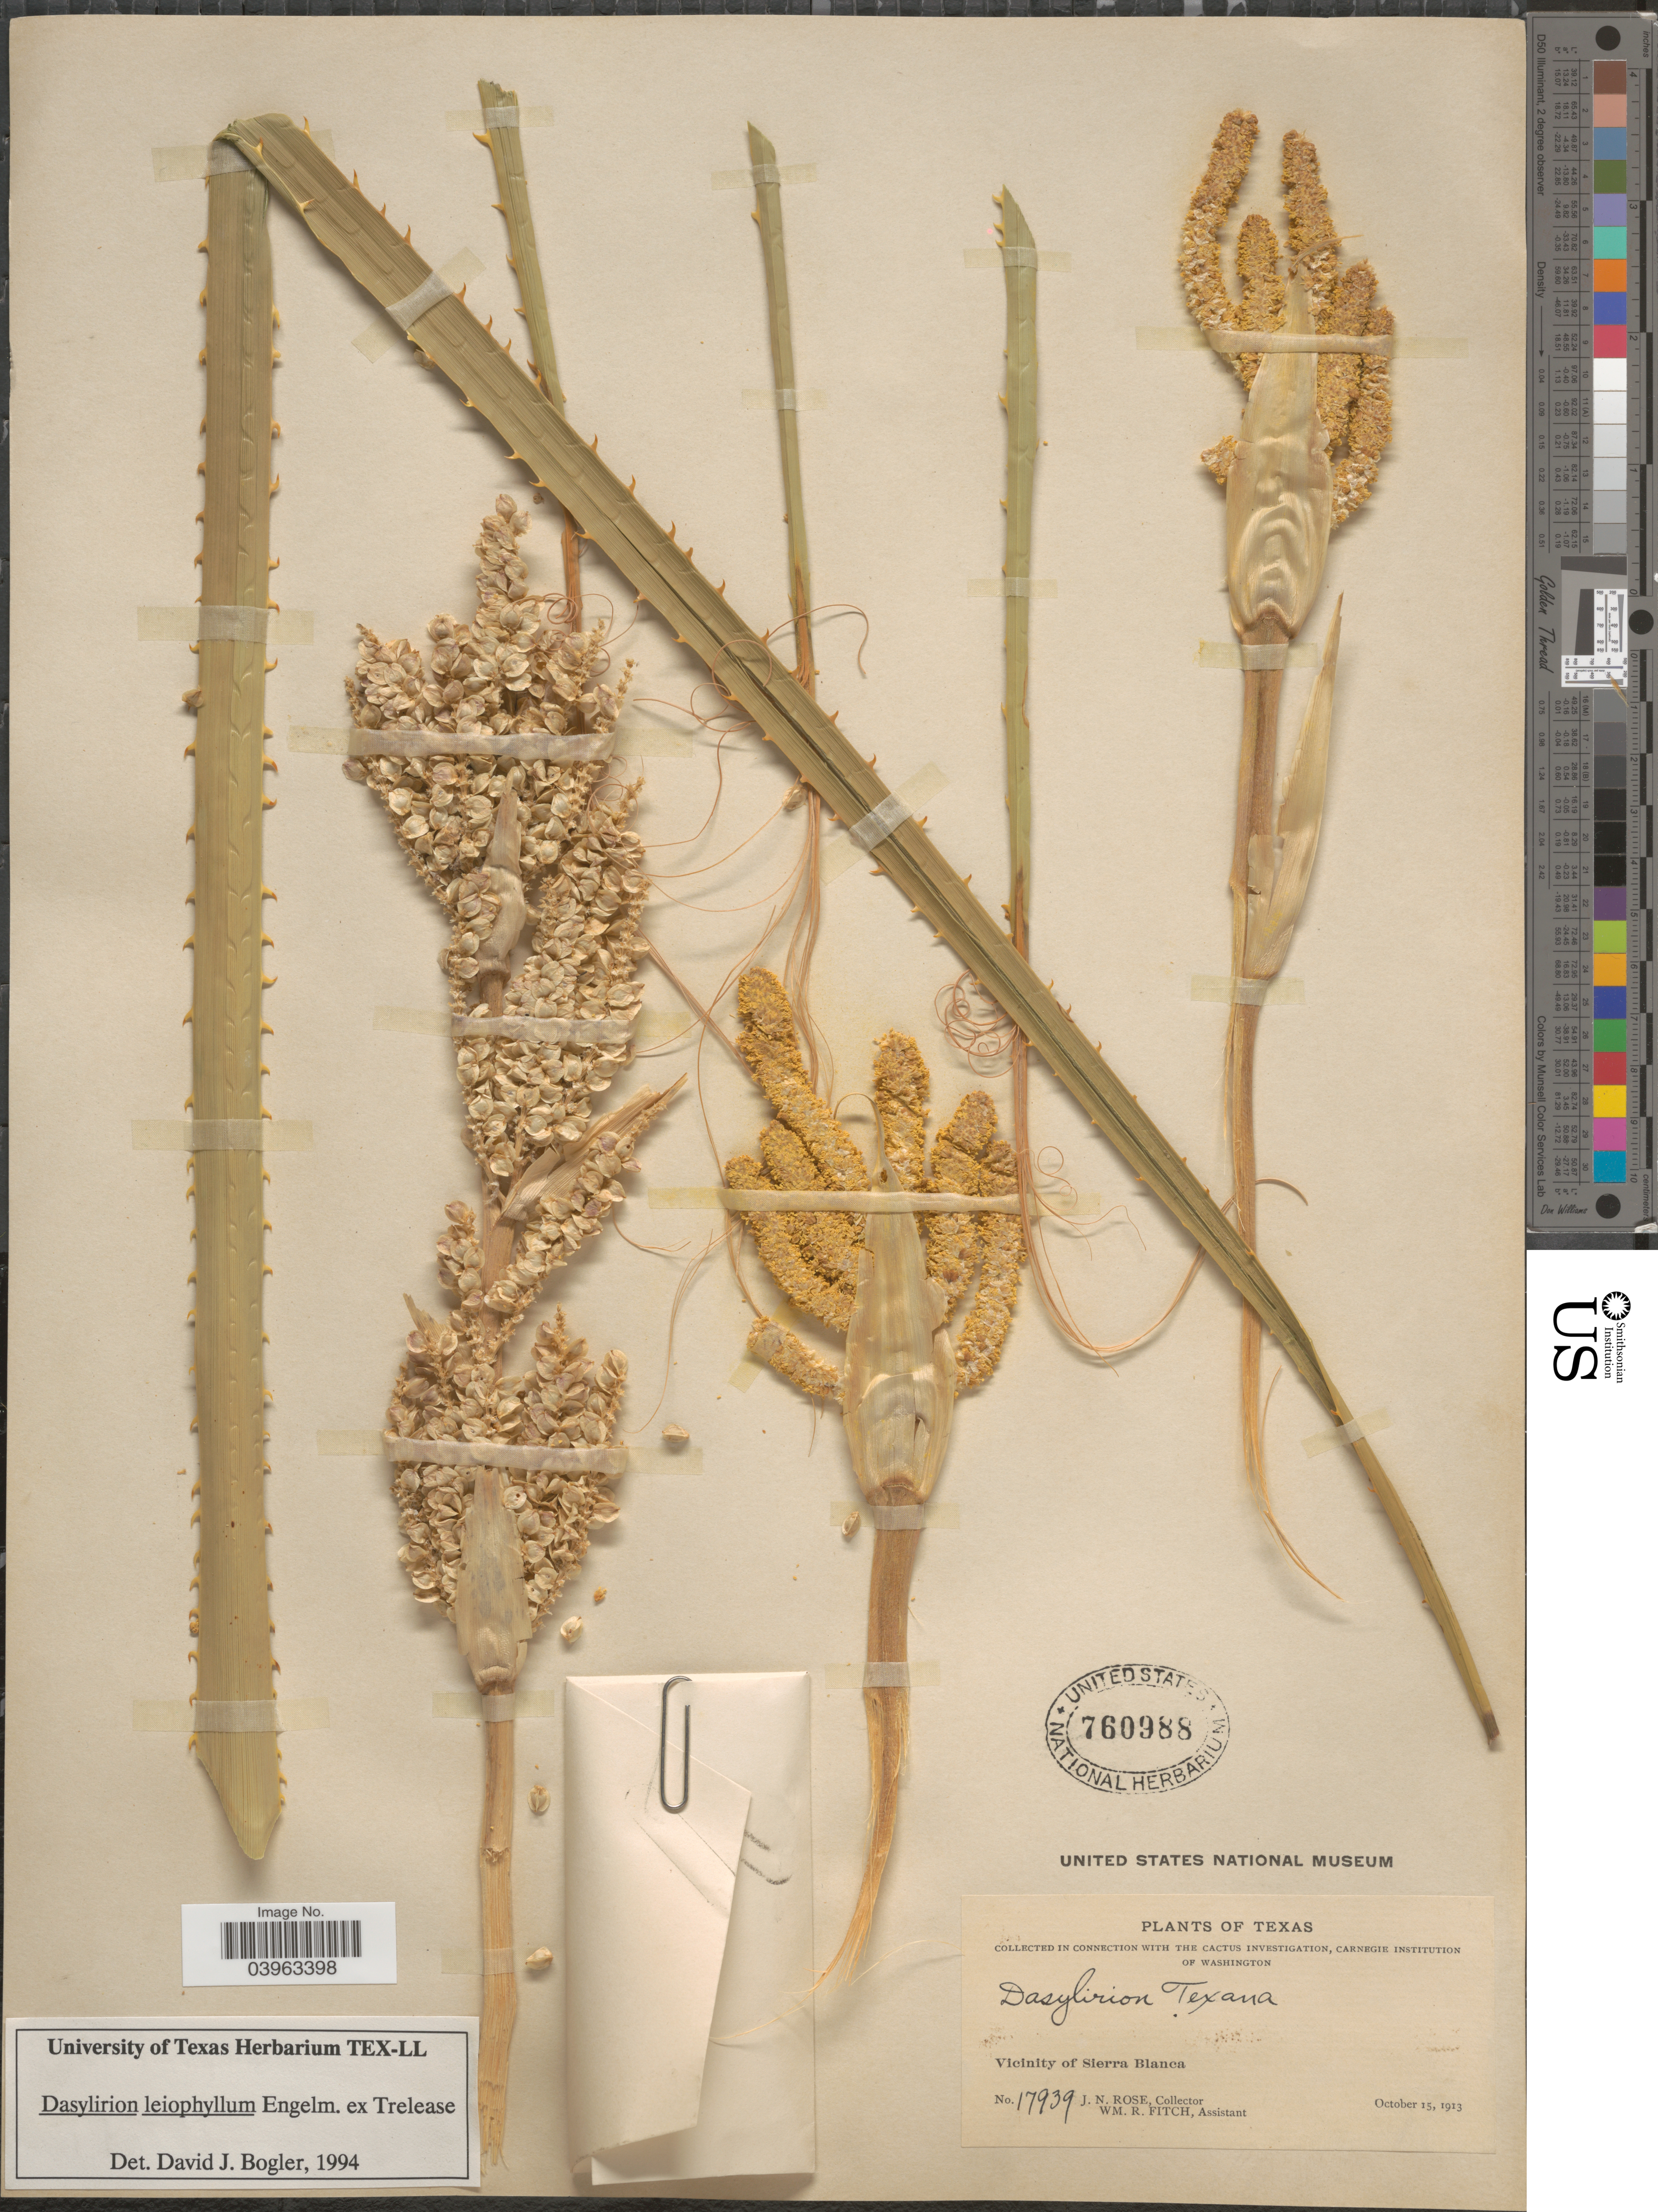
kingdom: Plantae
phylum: Tracheophyta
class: Liliopsida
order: Asparagales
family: Asparagaceae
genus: Dasylirion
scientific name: Dasylirion leiophyllum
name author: Engelm. ex Trel.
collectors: J. N. Rose & W. R. Fitch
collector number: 17939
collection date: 1913-10-15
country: United States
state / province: Texas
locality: Vicinity of Sierra Blanca.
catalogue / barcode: US 760988